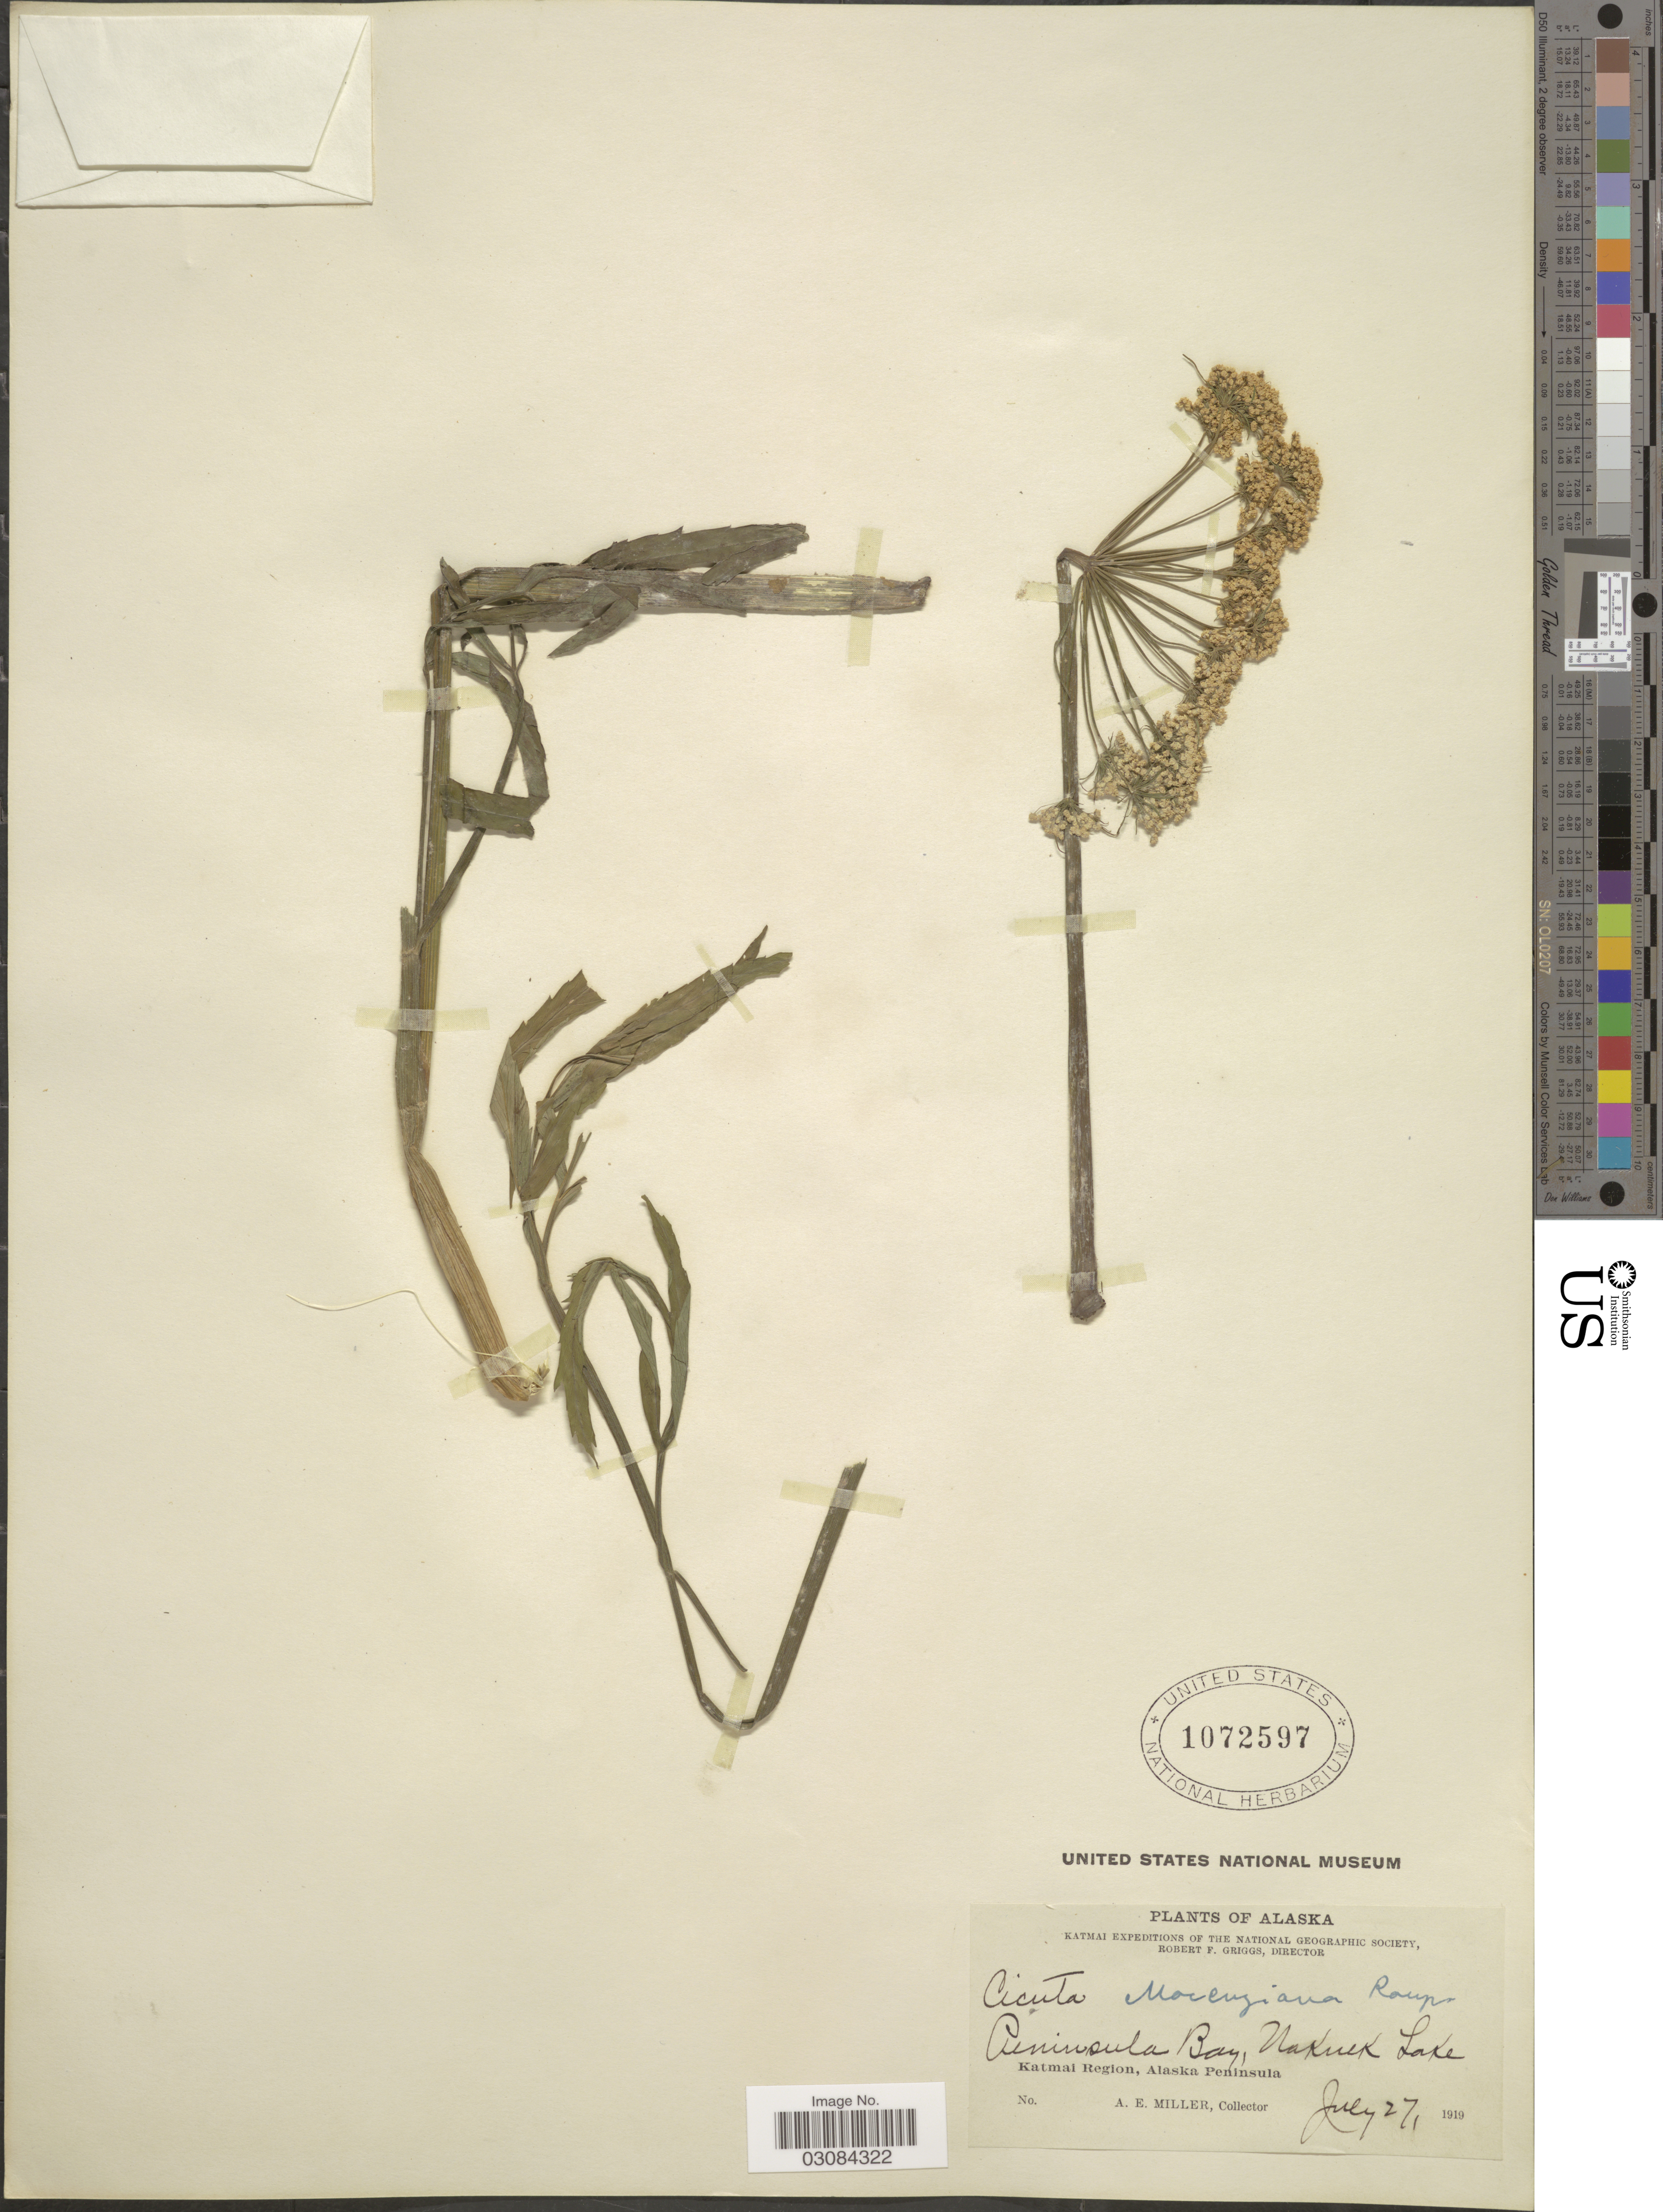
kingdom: Plantae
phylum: Tracheophyta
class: Magnoliopsida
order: Apiales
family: Apiaceae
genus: Cicuta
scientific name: Cicuta mackenzieana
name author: Raup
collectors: A. E. Miller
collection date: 1919-07-27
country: United States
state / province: Alaska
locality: Peninsula Bay, Nakuek Lake. Katmai Region, Alaska Peninsula.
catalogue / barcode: US 1072597